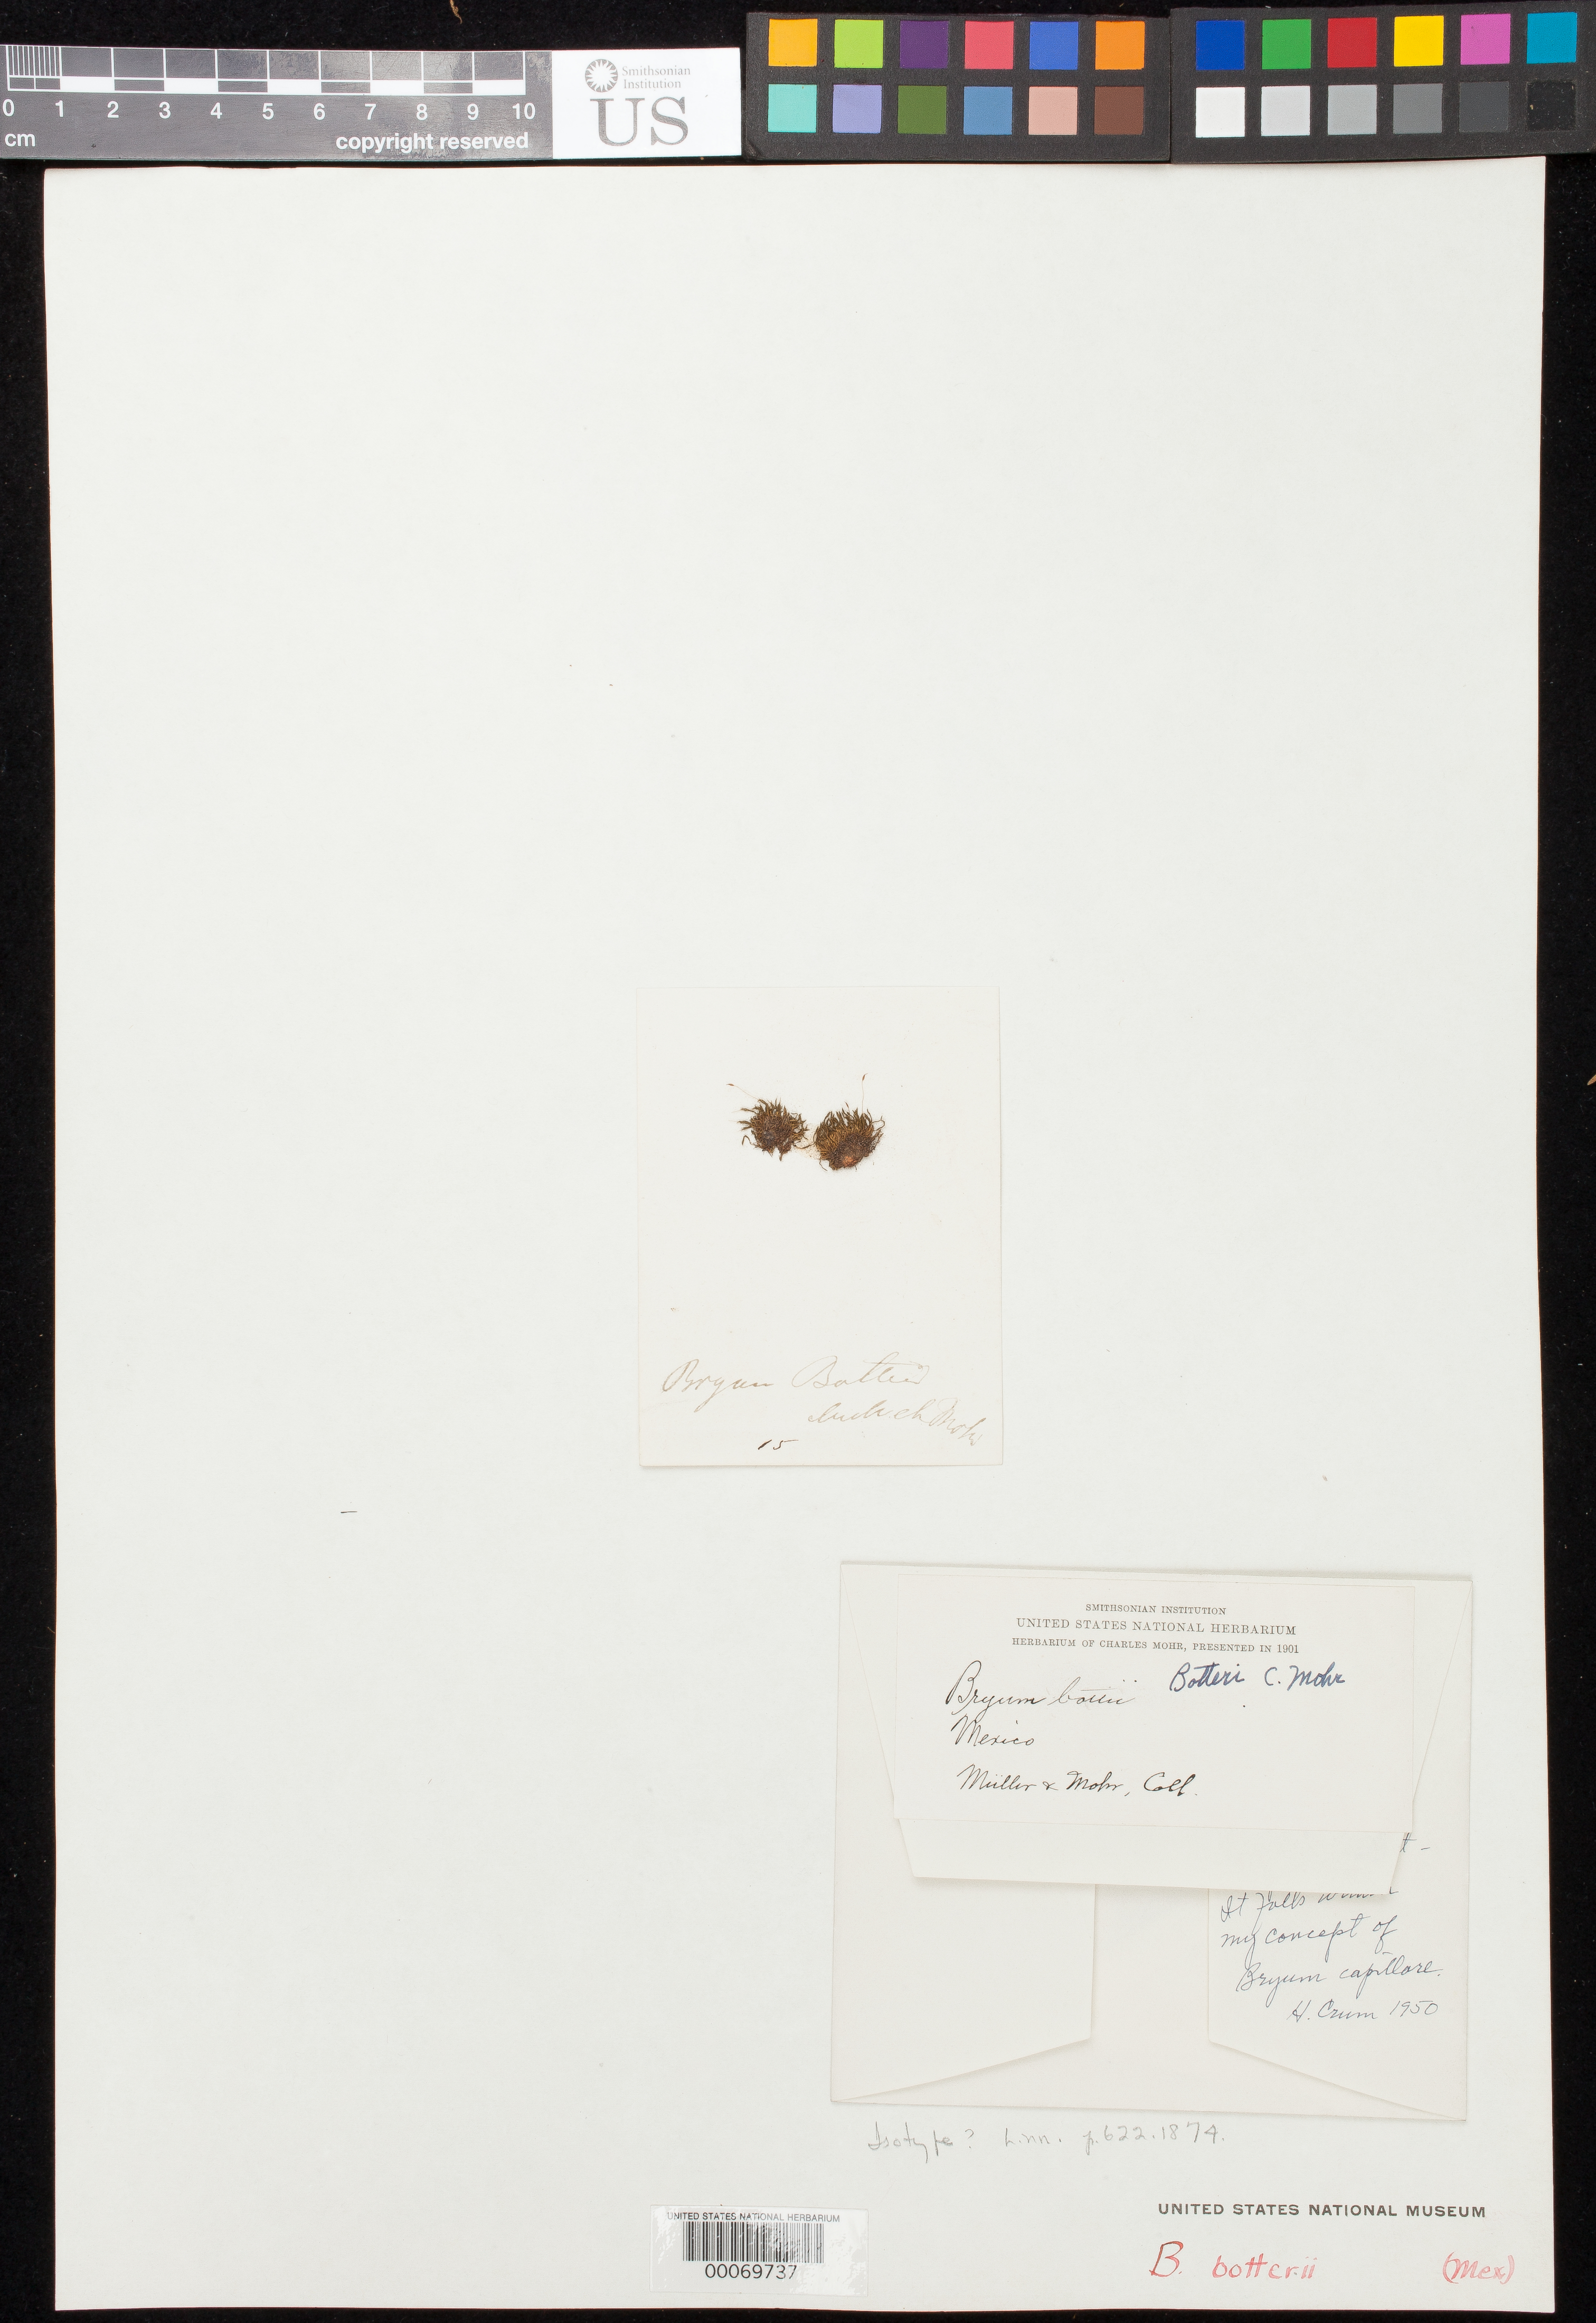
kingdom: Plantae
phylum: Bryophyta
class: Bryopsida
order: Bryales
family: Bryaceae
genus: Bryum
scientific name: Bryum botteri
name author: C. Mohr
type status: Possible Isotype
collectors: J. K. A. Müller & C. T. Mohr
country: Mexico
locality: E of Monserrat